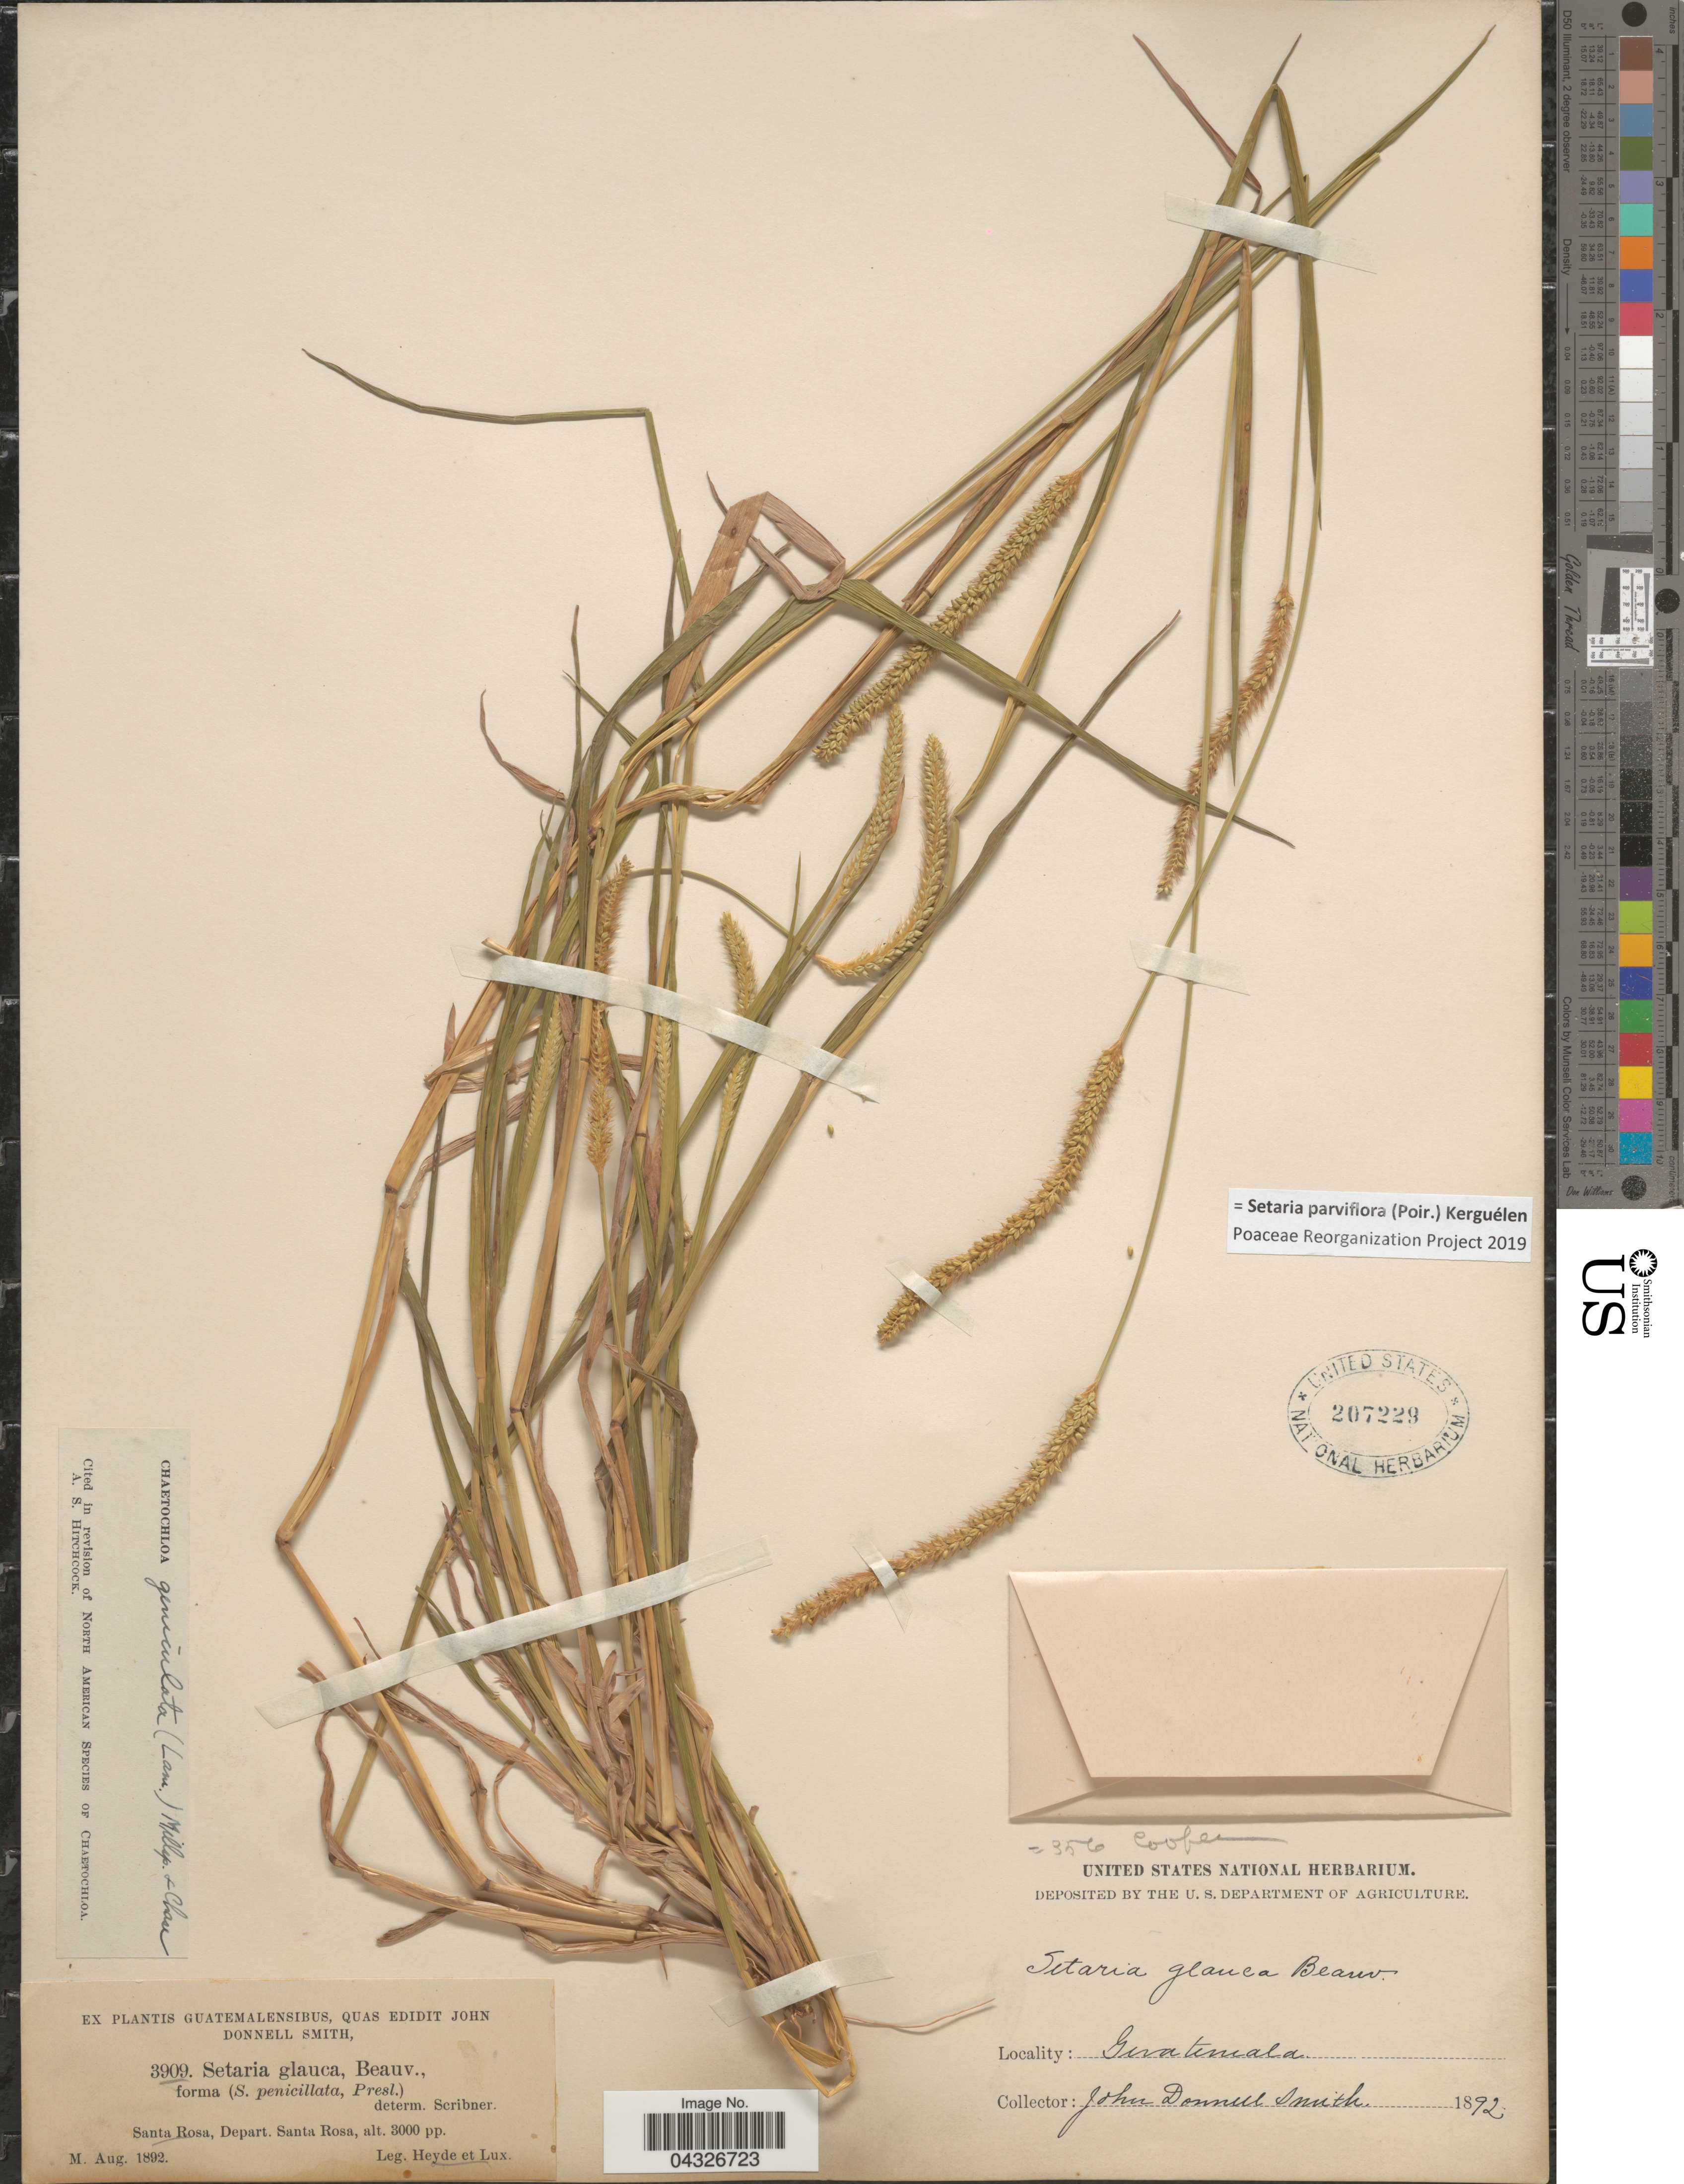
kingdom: Plantae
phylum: Tracheophyta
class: Liliopsida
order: Poales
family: Poaceae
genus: Setaria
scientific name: Setaria parviflora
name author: (Poir.) Kerguélen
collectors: Heyde, Lux & J. Donnell Smith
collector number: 3909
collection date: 1892-08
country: Guatemala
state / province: Santa Rosa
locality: Santa Rosa, Depart. Santa Rosa.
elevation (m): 914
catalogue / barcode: US 207229